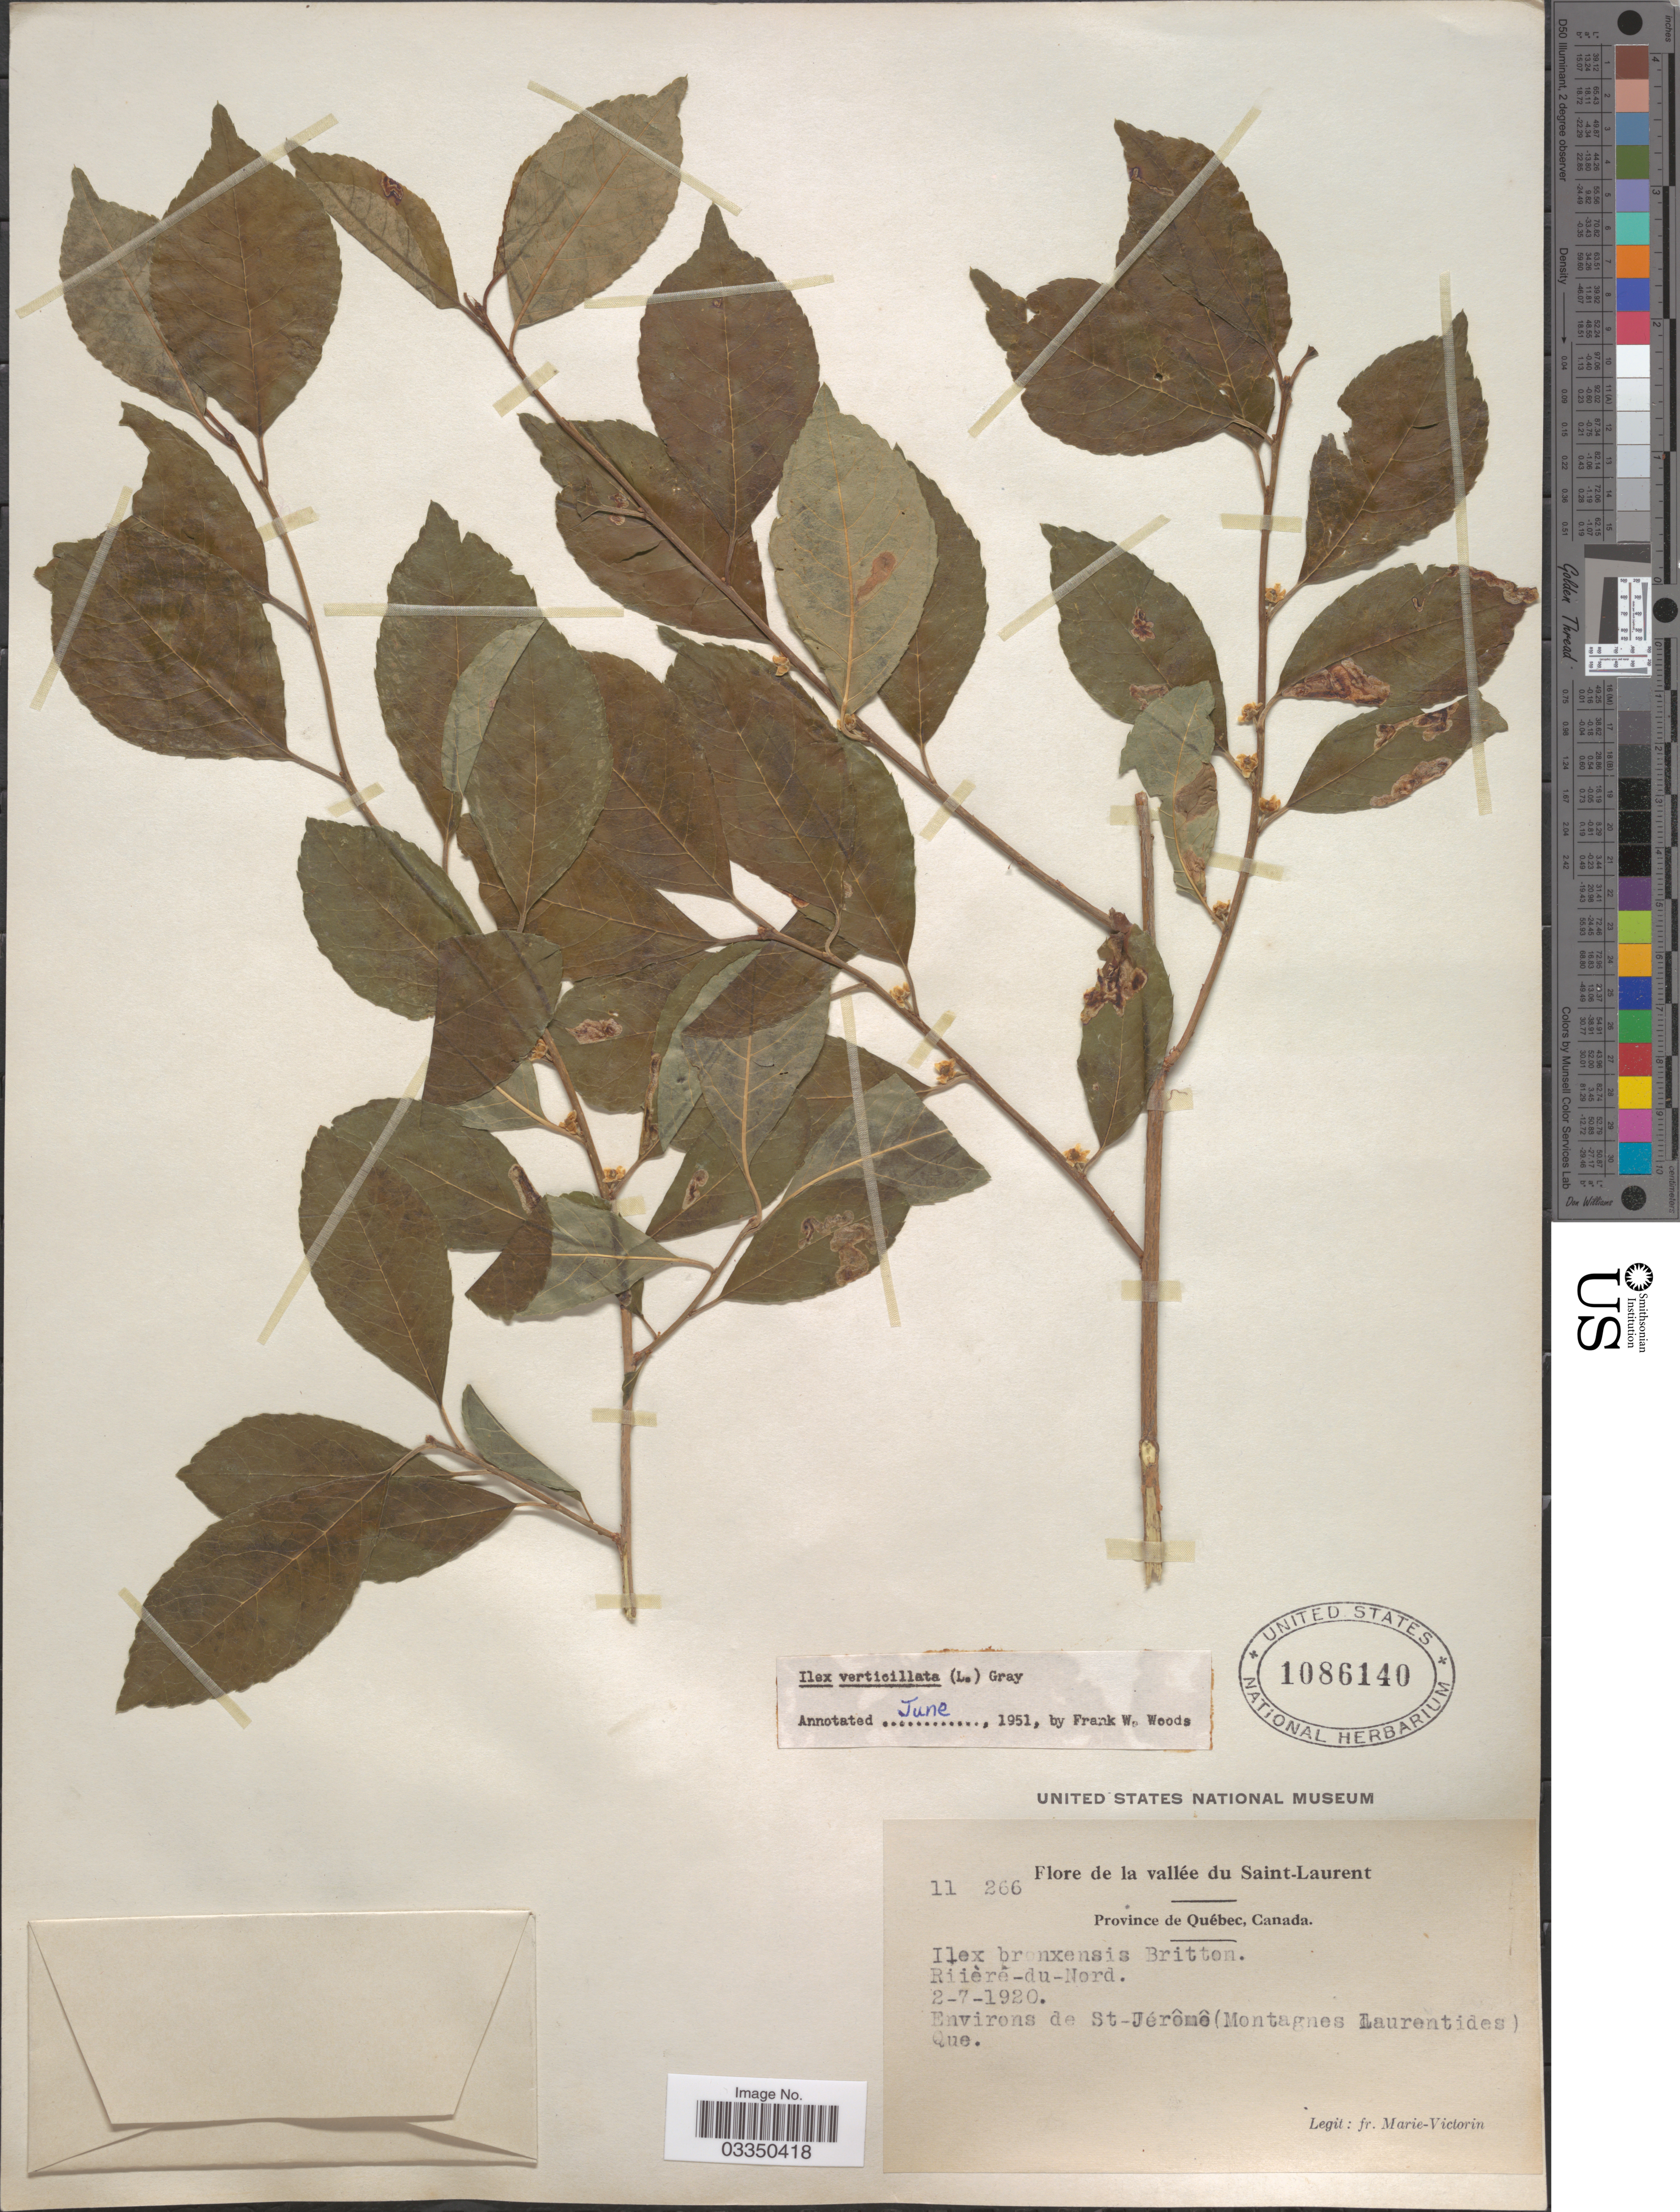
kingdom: Plantae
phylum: Tracheophyta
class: Magnoliopsida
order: Aquifoliales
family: Aquifoliaceae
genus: Ilex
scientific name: Ilex verticillata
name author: (L.) A. Gray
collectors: F. Marie-Victorin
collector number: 11266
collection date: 1920-07-02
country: Canada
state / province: Quebec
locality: De la vallée du Saint-Laurent. Riière-du-Nord. Environs de St-Jérômê (Montagnes Laurentides).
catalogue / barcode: US 1086140